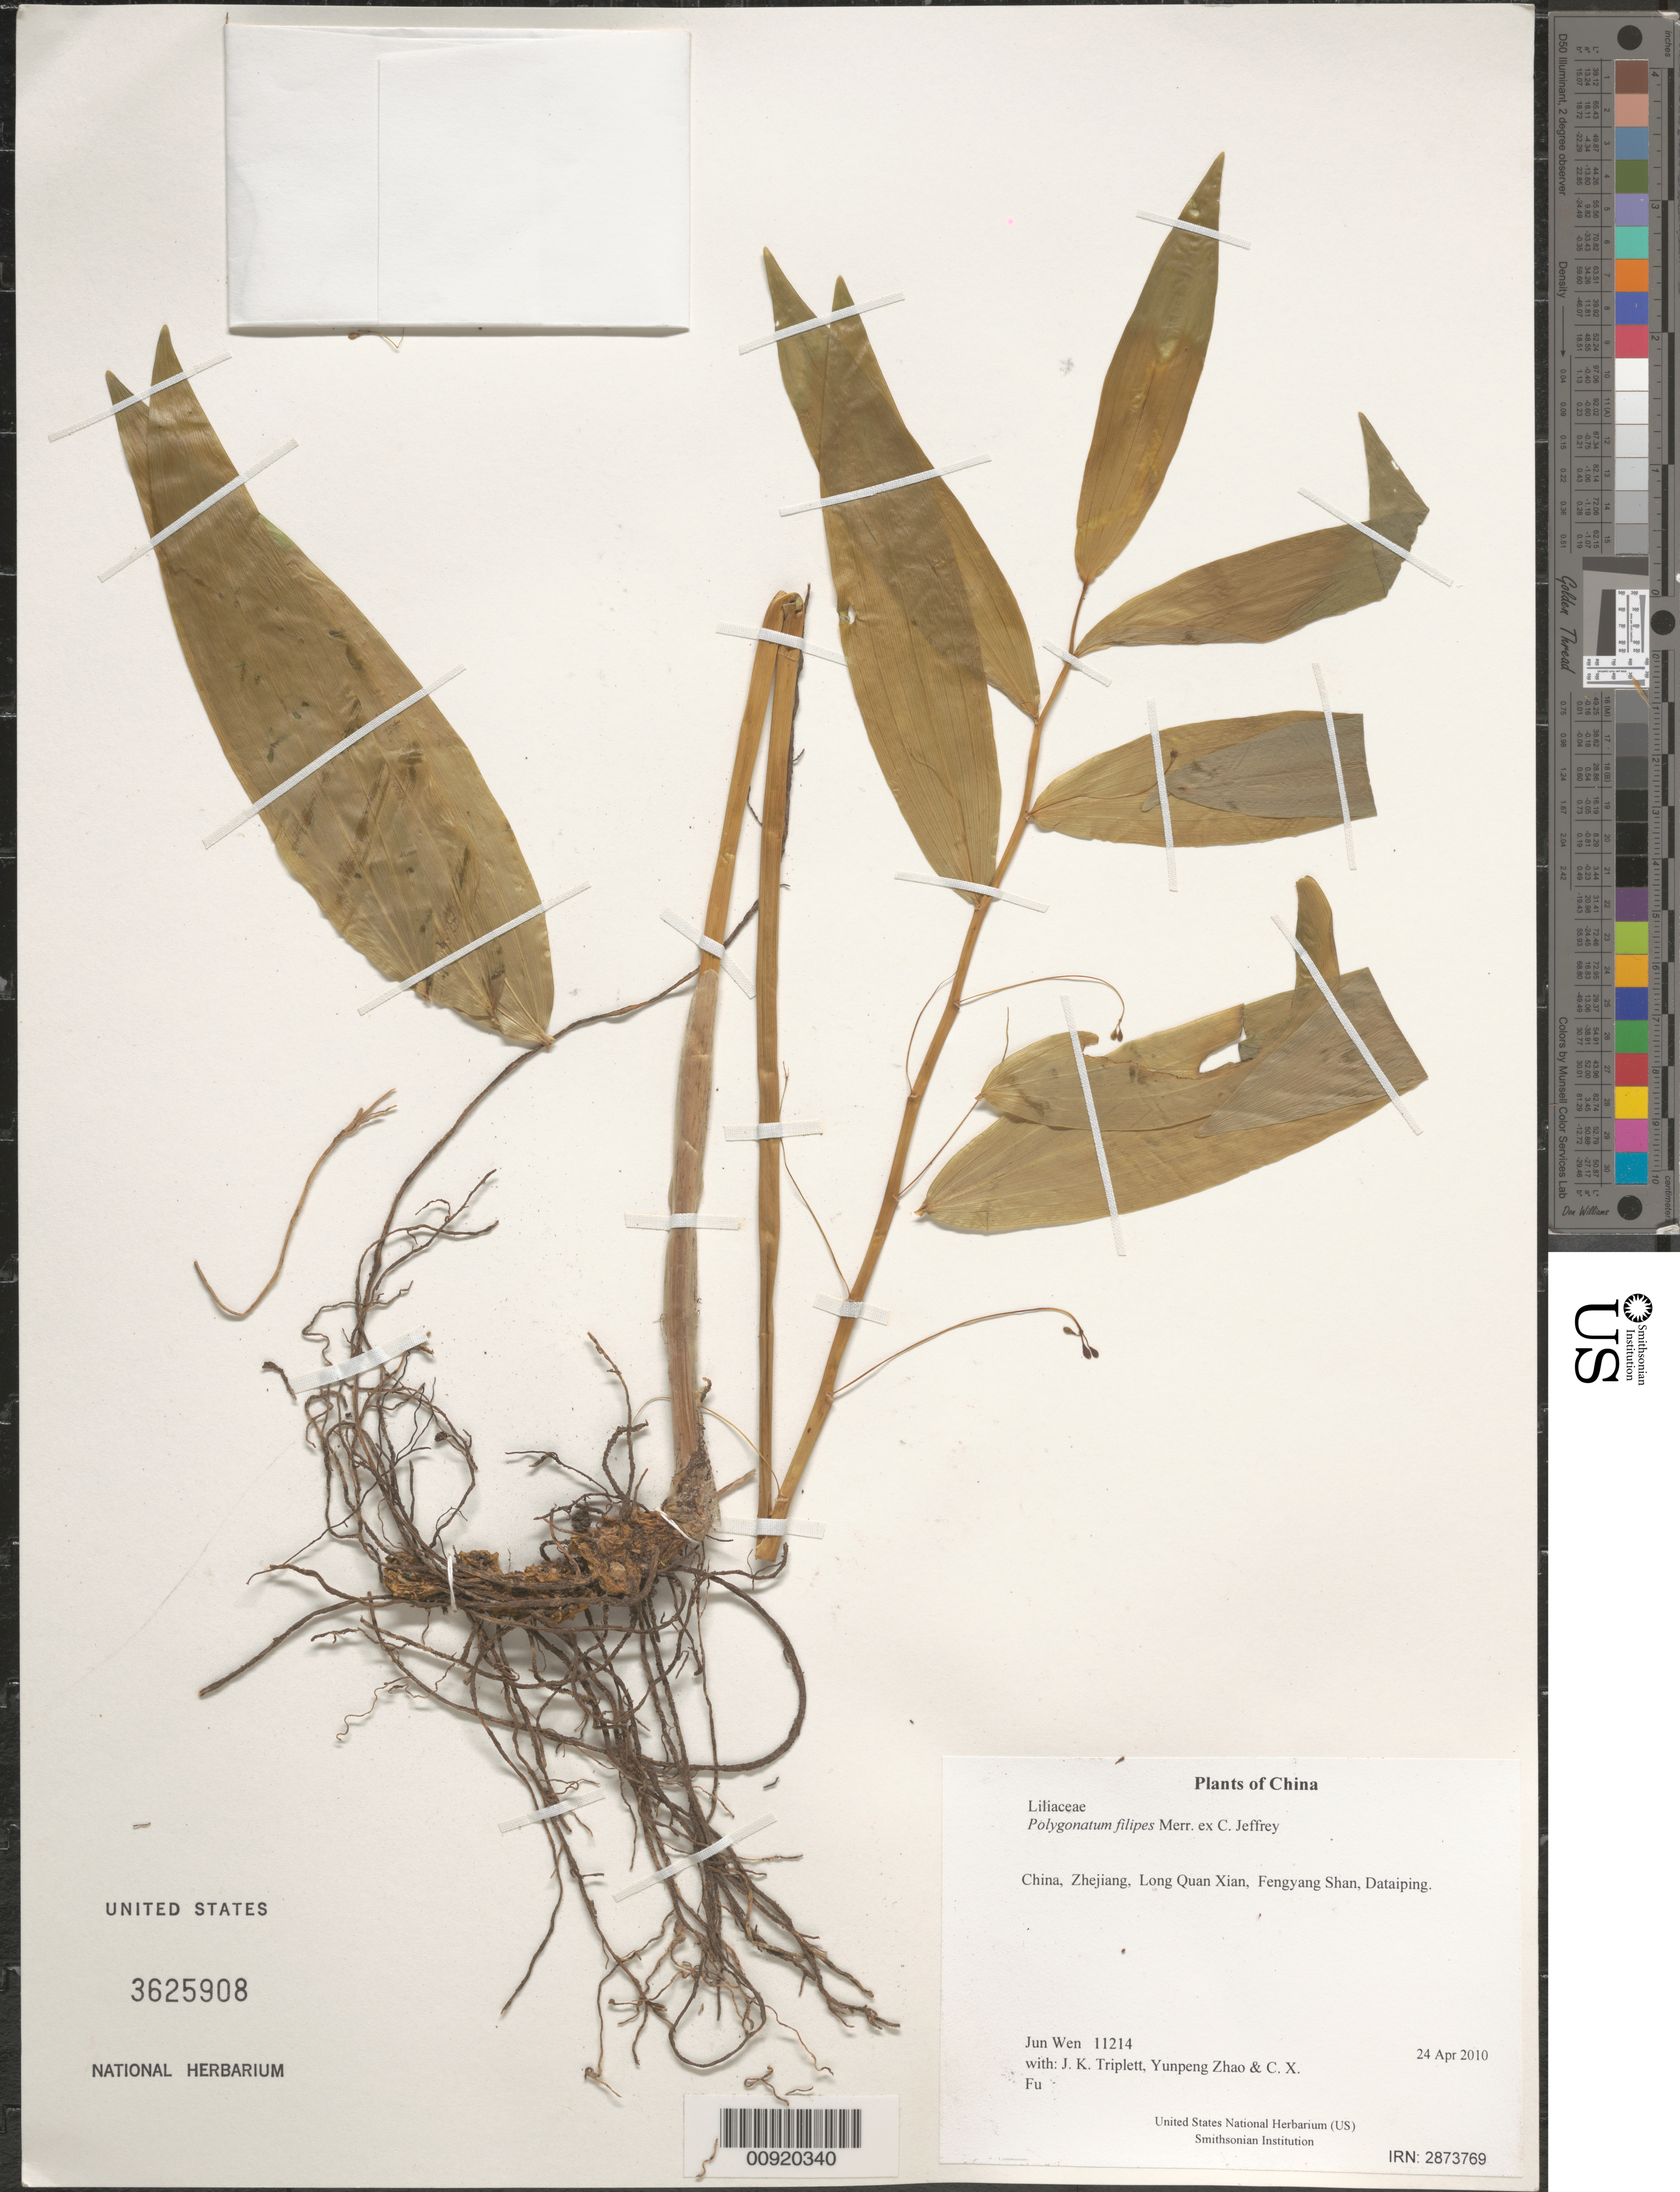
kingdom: Plantae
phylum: Tracheophyta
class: Liliopsida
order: Asparagales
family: Asparagaceae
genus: Polygonatum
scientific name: Polygonatum filipes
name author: Merr. ex C. Jeffrey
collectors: J. Wen, J. K. Triplett, Yunpeng Zhao & C. X. Fu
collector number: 11214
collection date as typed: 24 Apr 2010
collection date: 2010-04-24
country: China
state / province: Zhejiang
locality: Long Quan Xian, Fengyang Shan, Dataiping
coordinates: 27 54 52.33 N, 119 10 12.54 E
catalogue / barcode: US 3625908